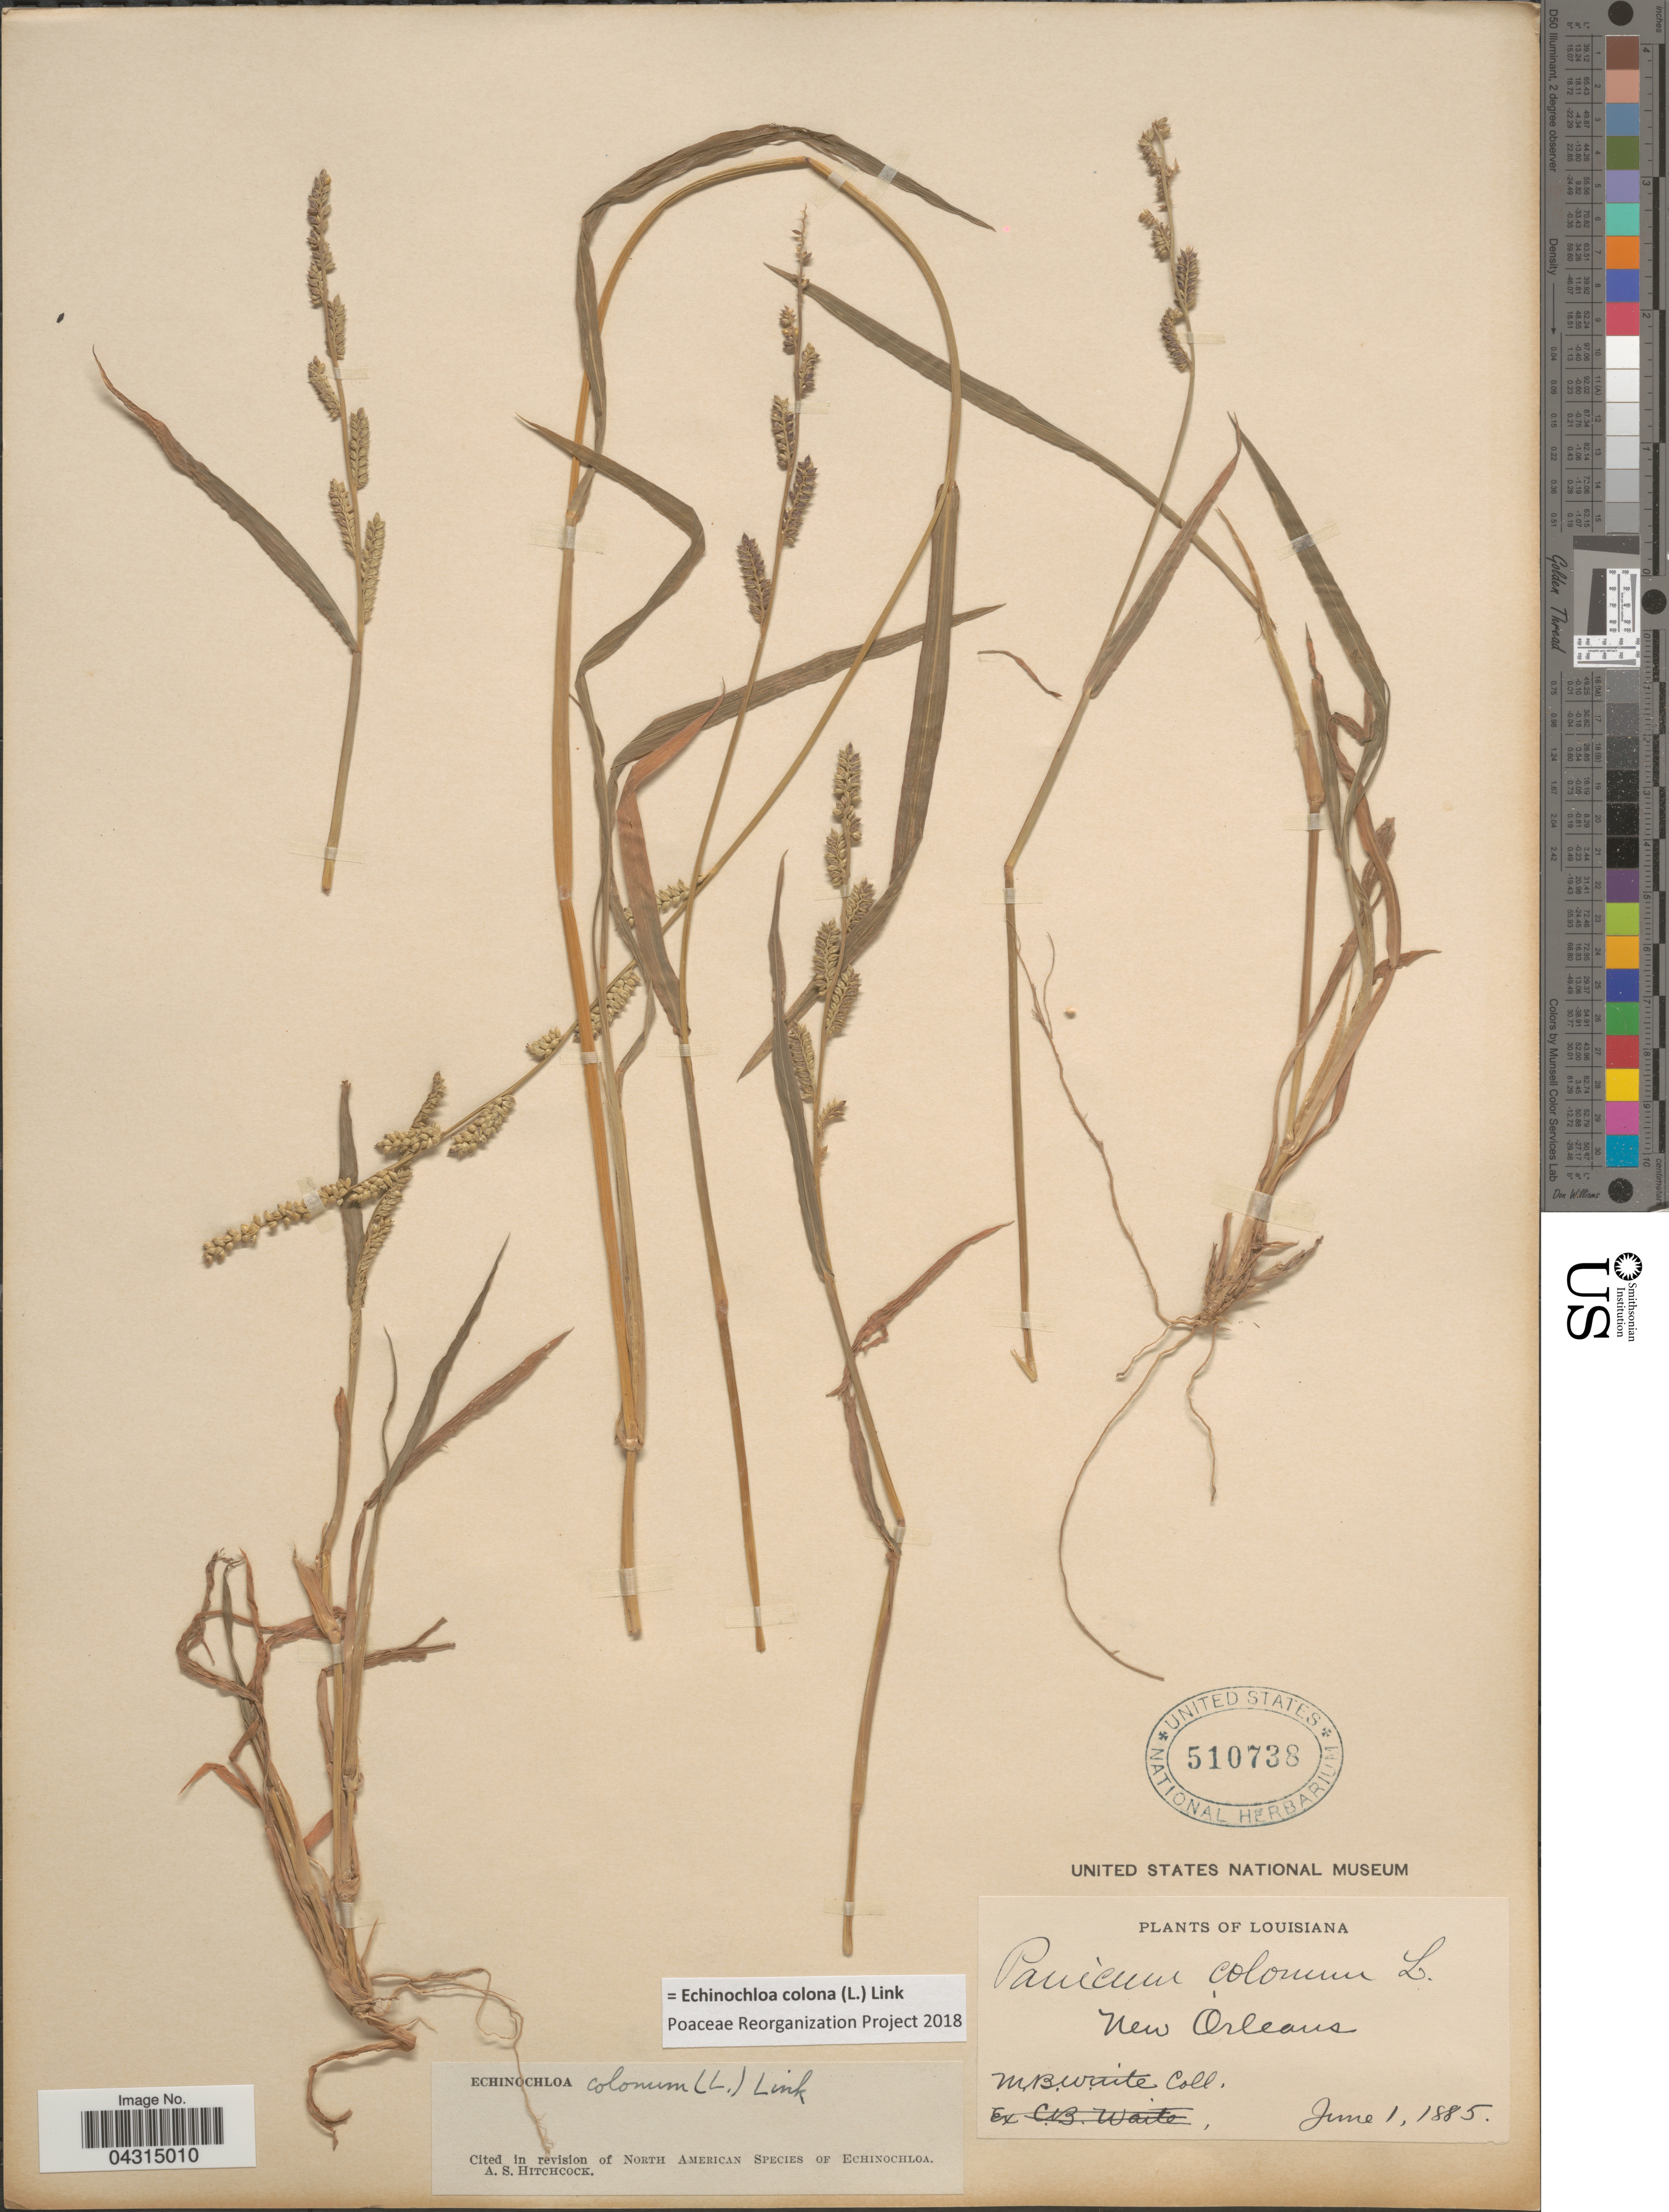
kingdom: Plantae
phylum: Tracheophyta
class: Liliopsida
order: Poales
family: Poaceae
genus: Echinochloa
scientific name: Echinochloa colona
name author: (L.) Link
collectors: M. B. Waite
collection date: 1885-06-01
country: United States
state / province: Louisiana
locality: New Orleans.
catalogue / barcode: US 510738